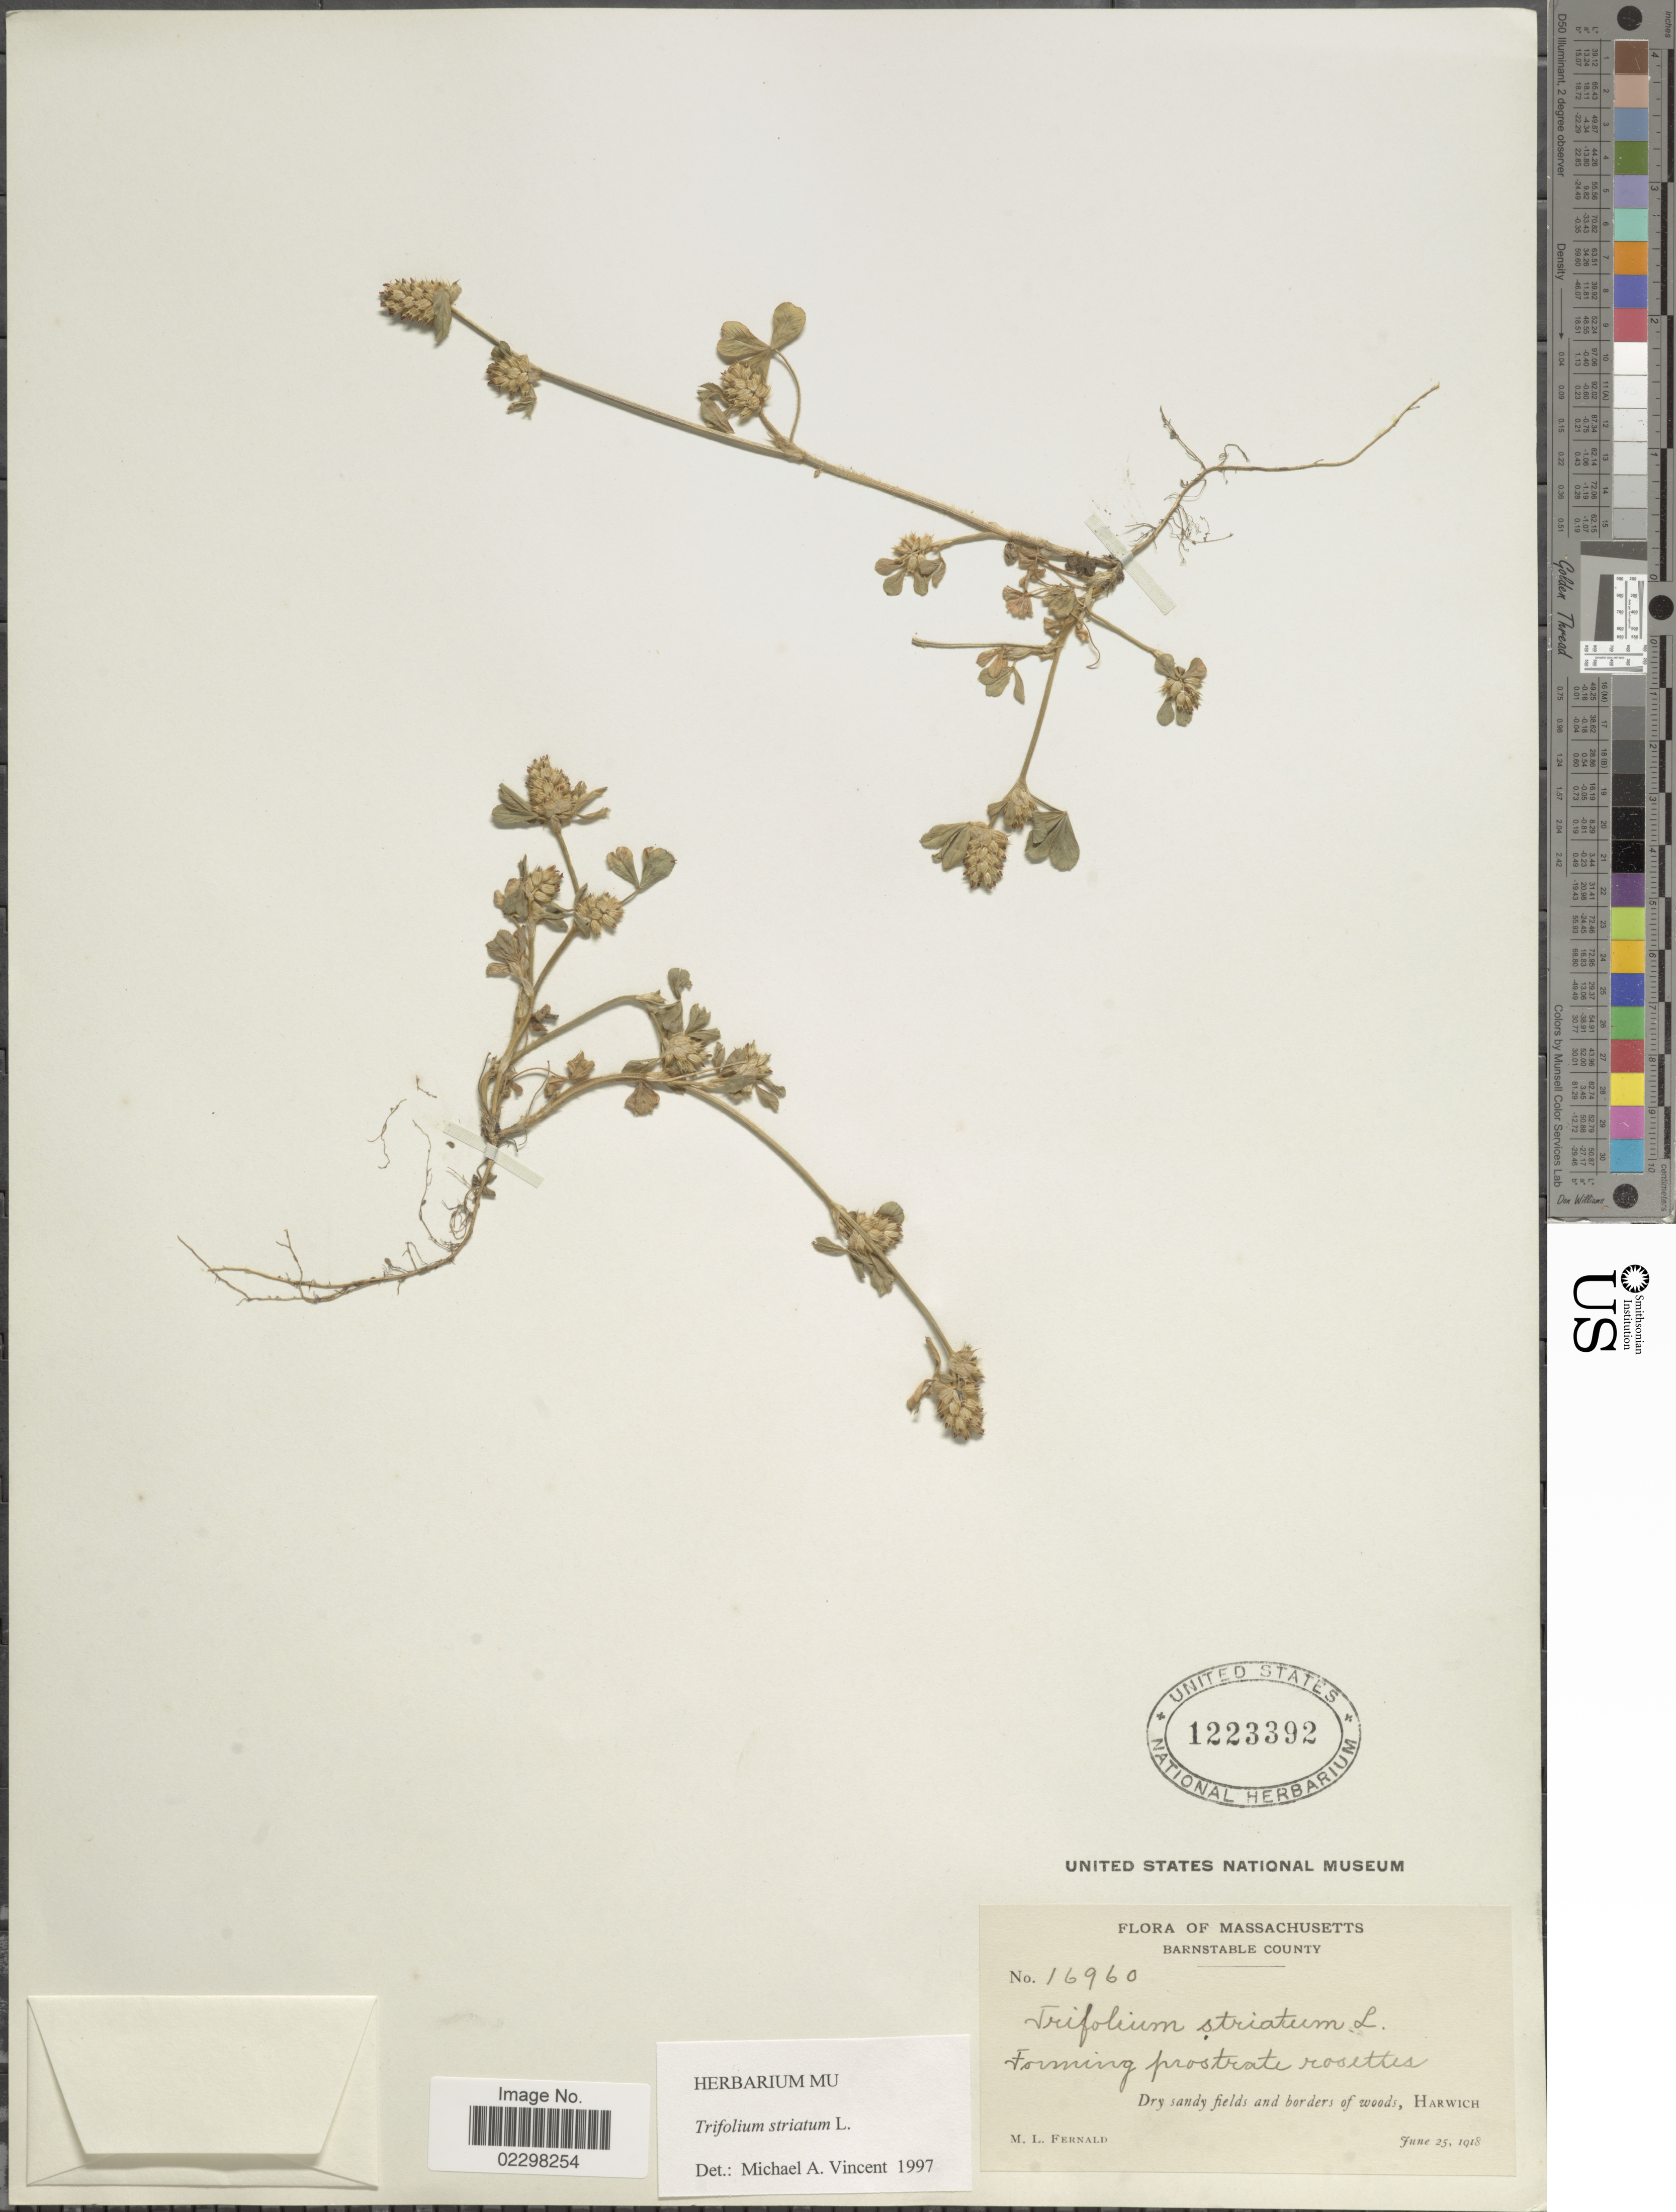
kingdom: Plantae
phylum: Tracheophyta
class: Magnoliopsida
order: Fabales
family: Fabaceae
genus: Trifolium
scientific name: Trifolium striatum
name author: L.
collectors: M. L. Fernald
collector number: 16960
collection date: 1918-06-25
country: United States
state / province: Massachusetts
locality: Barnstable County, Dry sands fields and borders of woods, Harwich.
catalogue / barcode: US 1223392